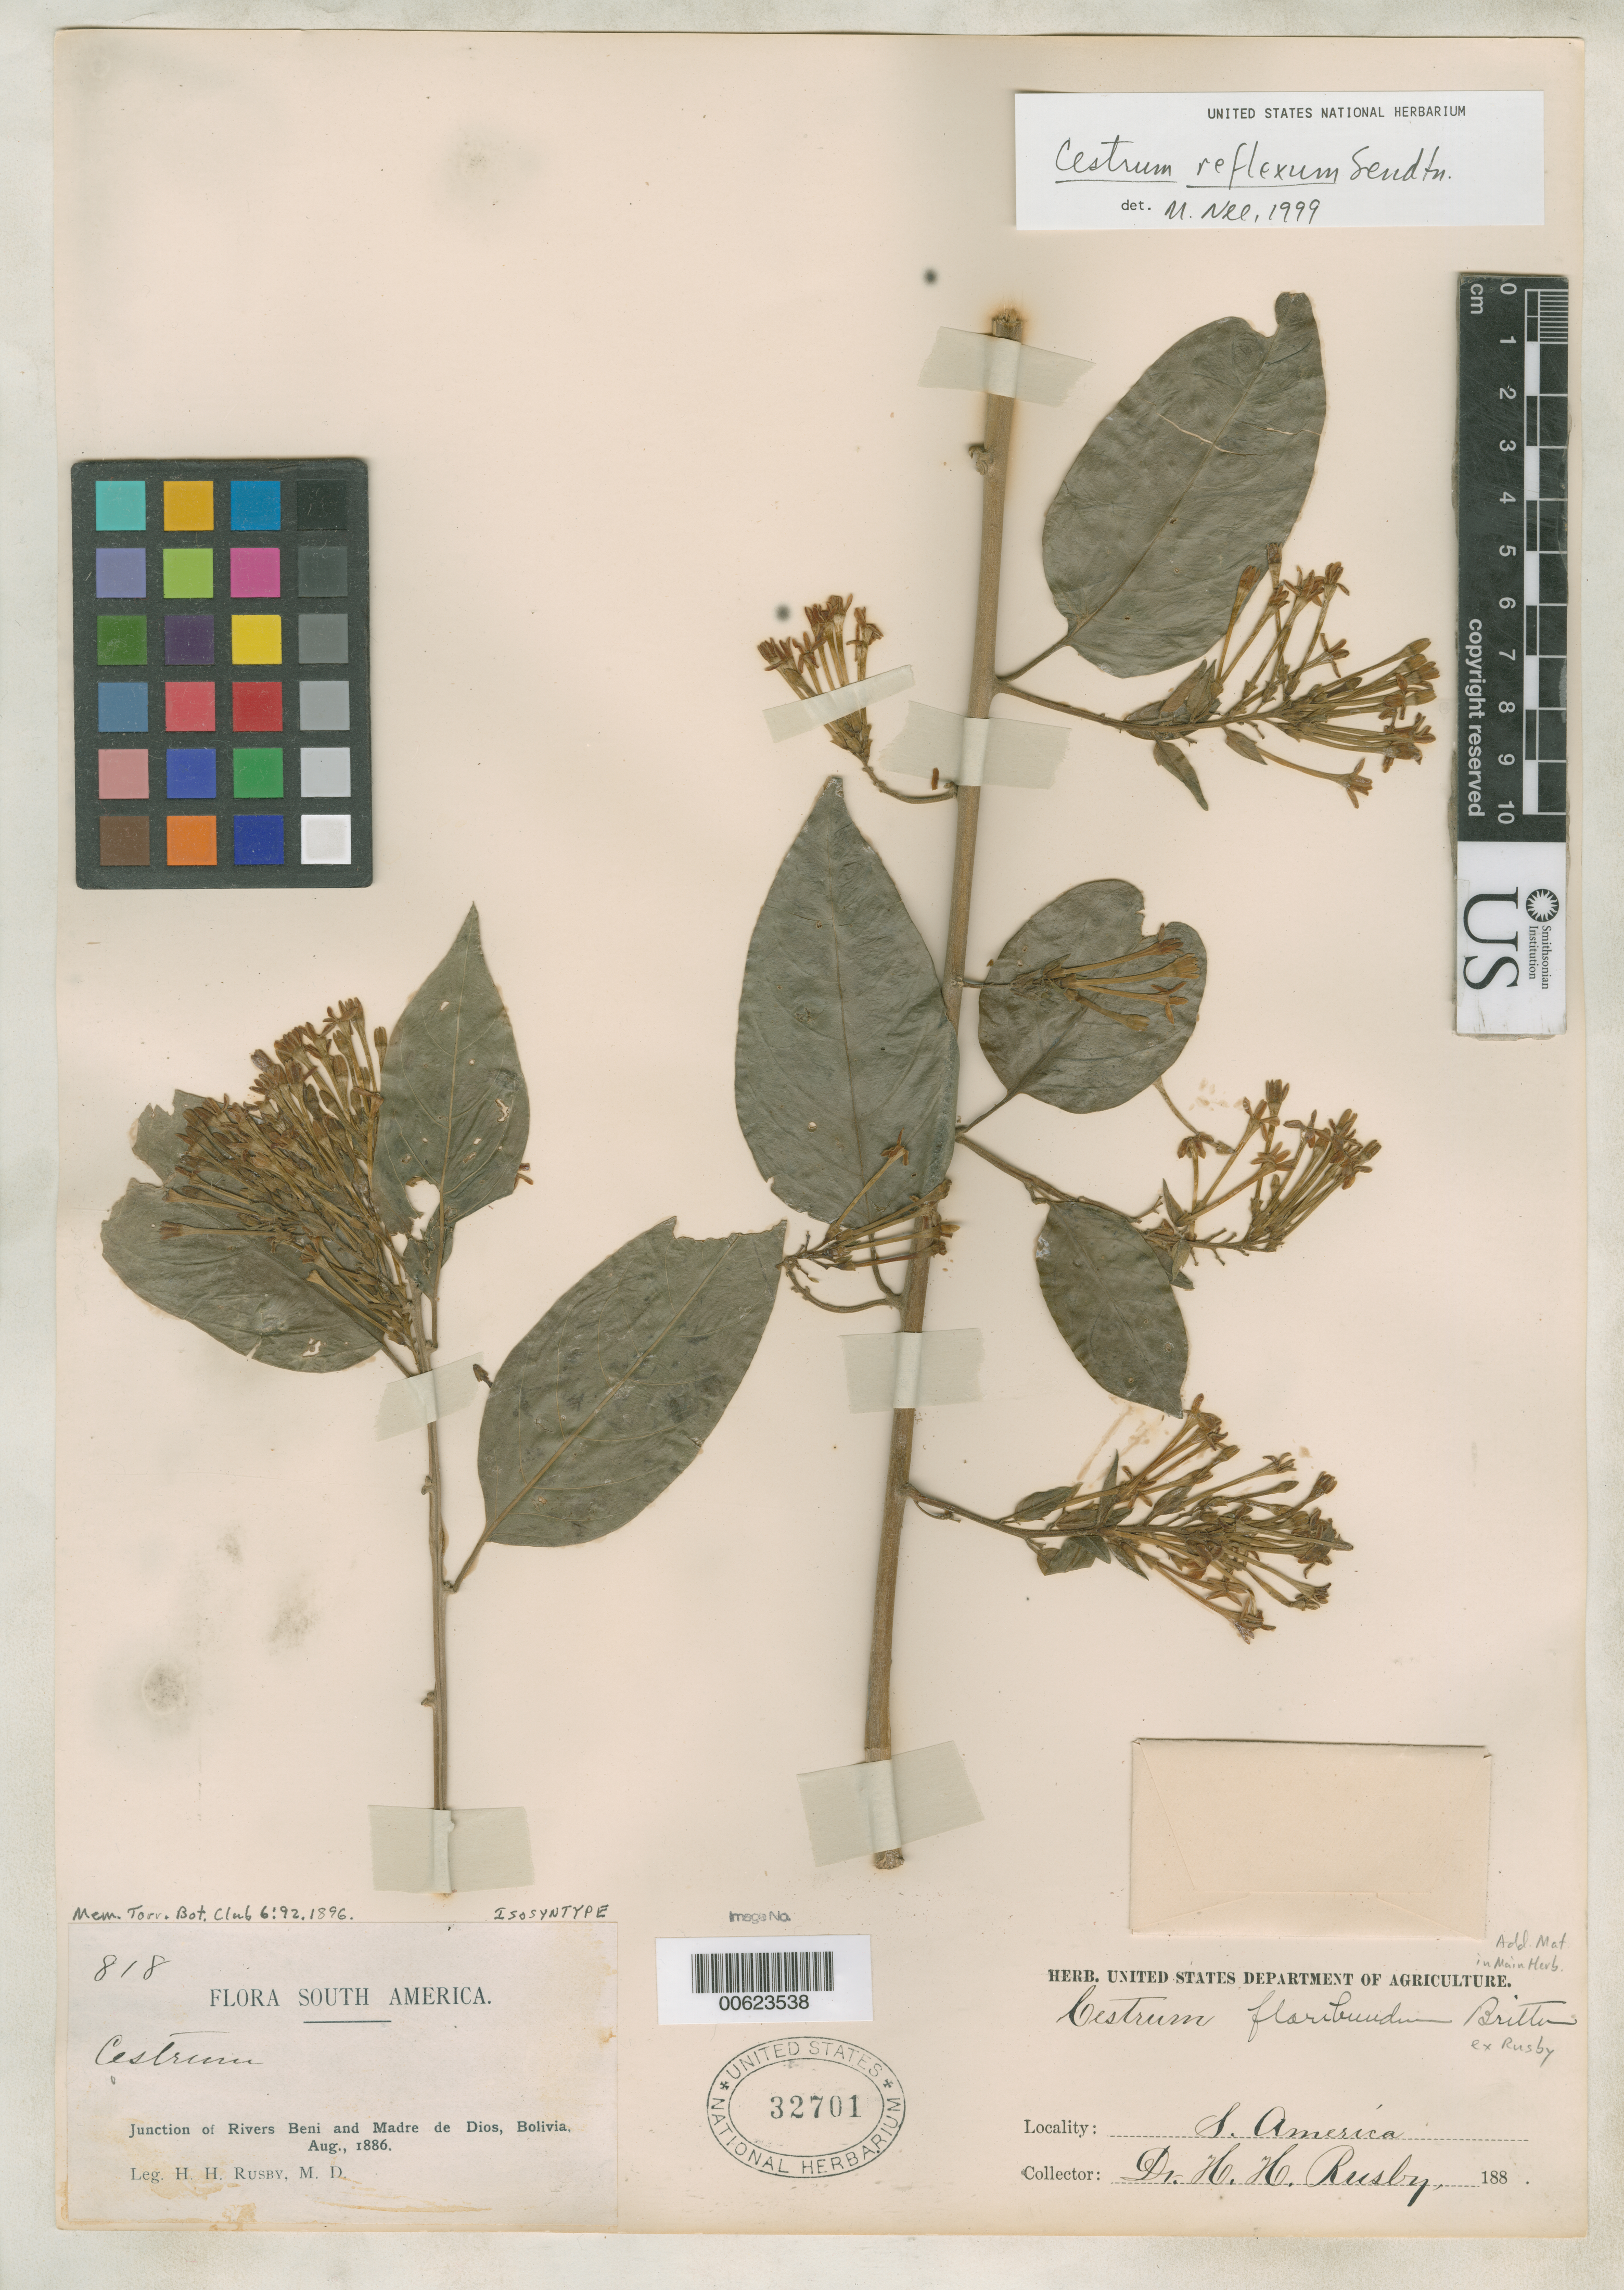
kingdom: Plantae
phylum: Tracheophyta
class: Magnoliopsida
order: Solanales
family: Solanaceae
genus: Cestrum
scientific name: Cestrum floribundum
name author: Britton ex Rusby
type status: Isosyntype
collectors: H. H. Rusby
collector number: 818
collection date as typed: Aug 1886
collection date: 1886-08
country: Bolivia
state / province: Beni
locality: Junction of Rivers Beni and Madre de Dios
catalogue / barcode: US 32701